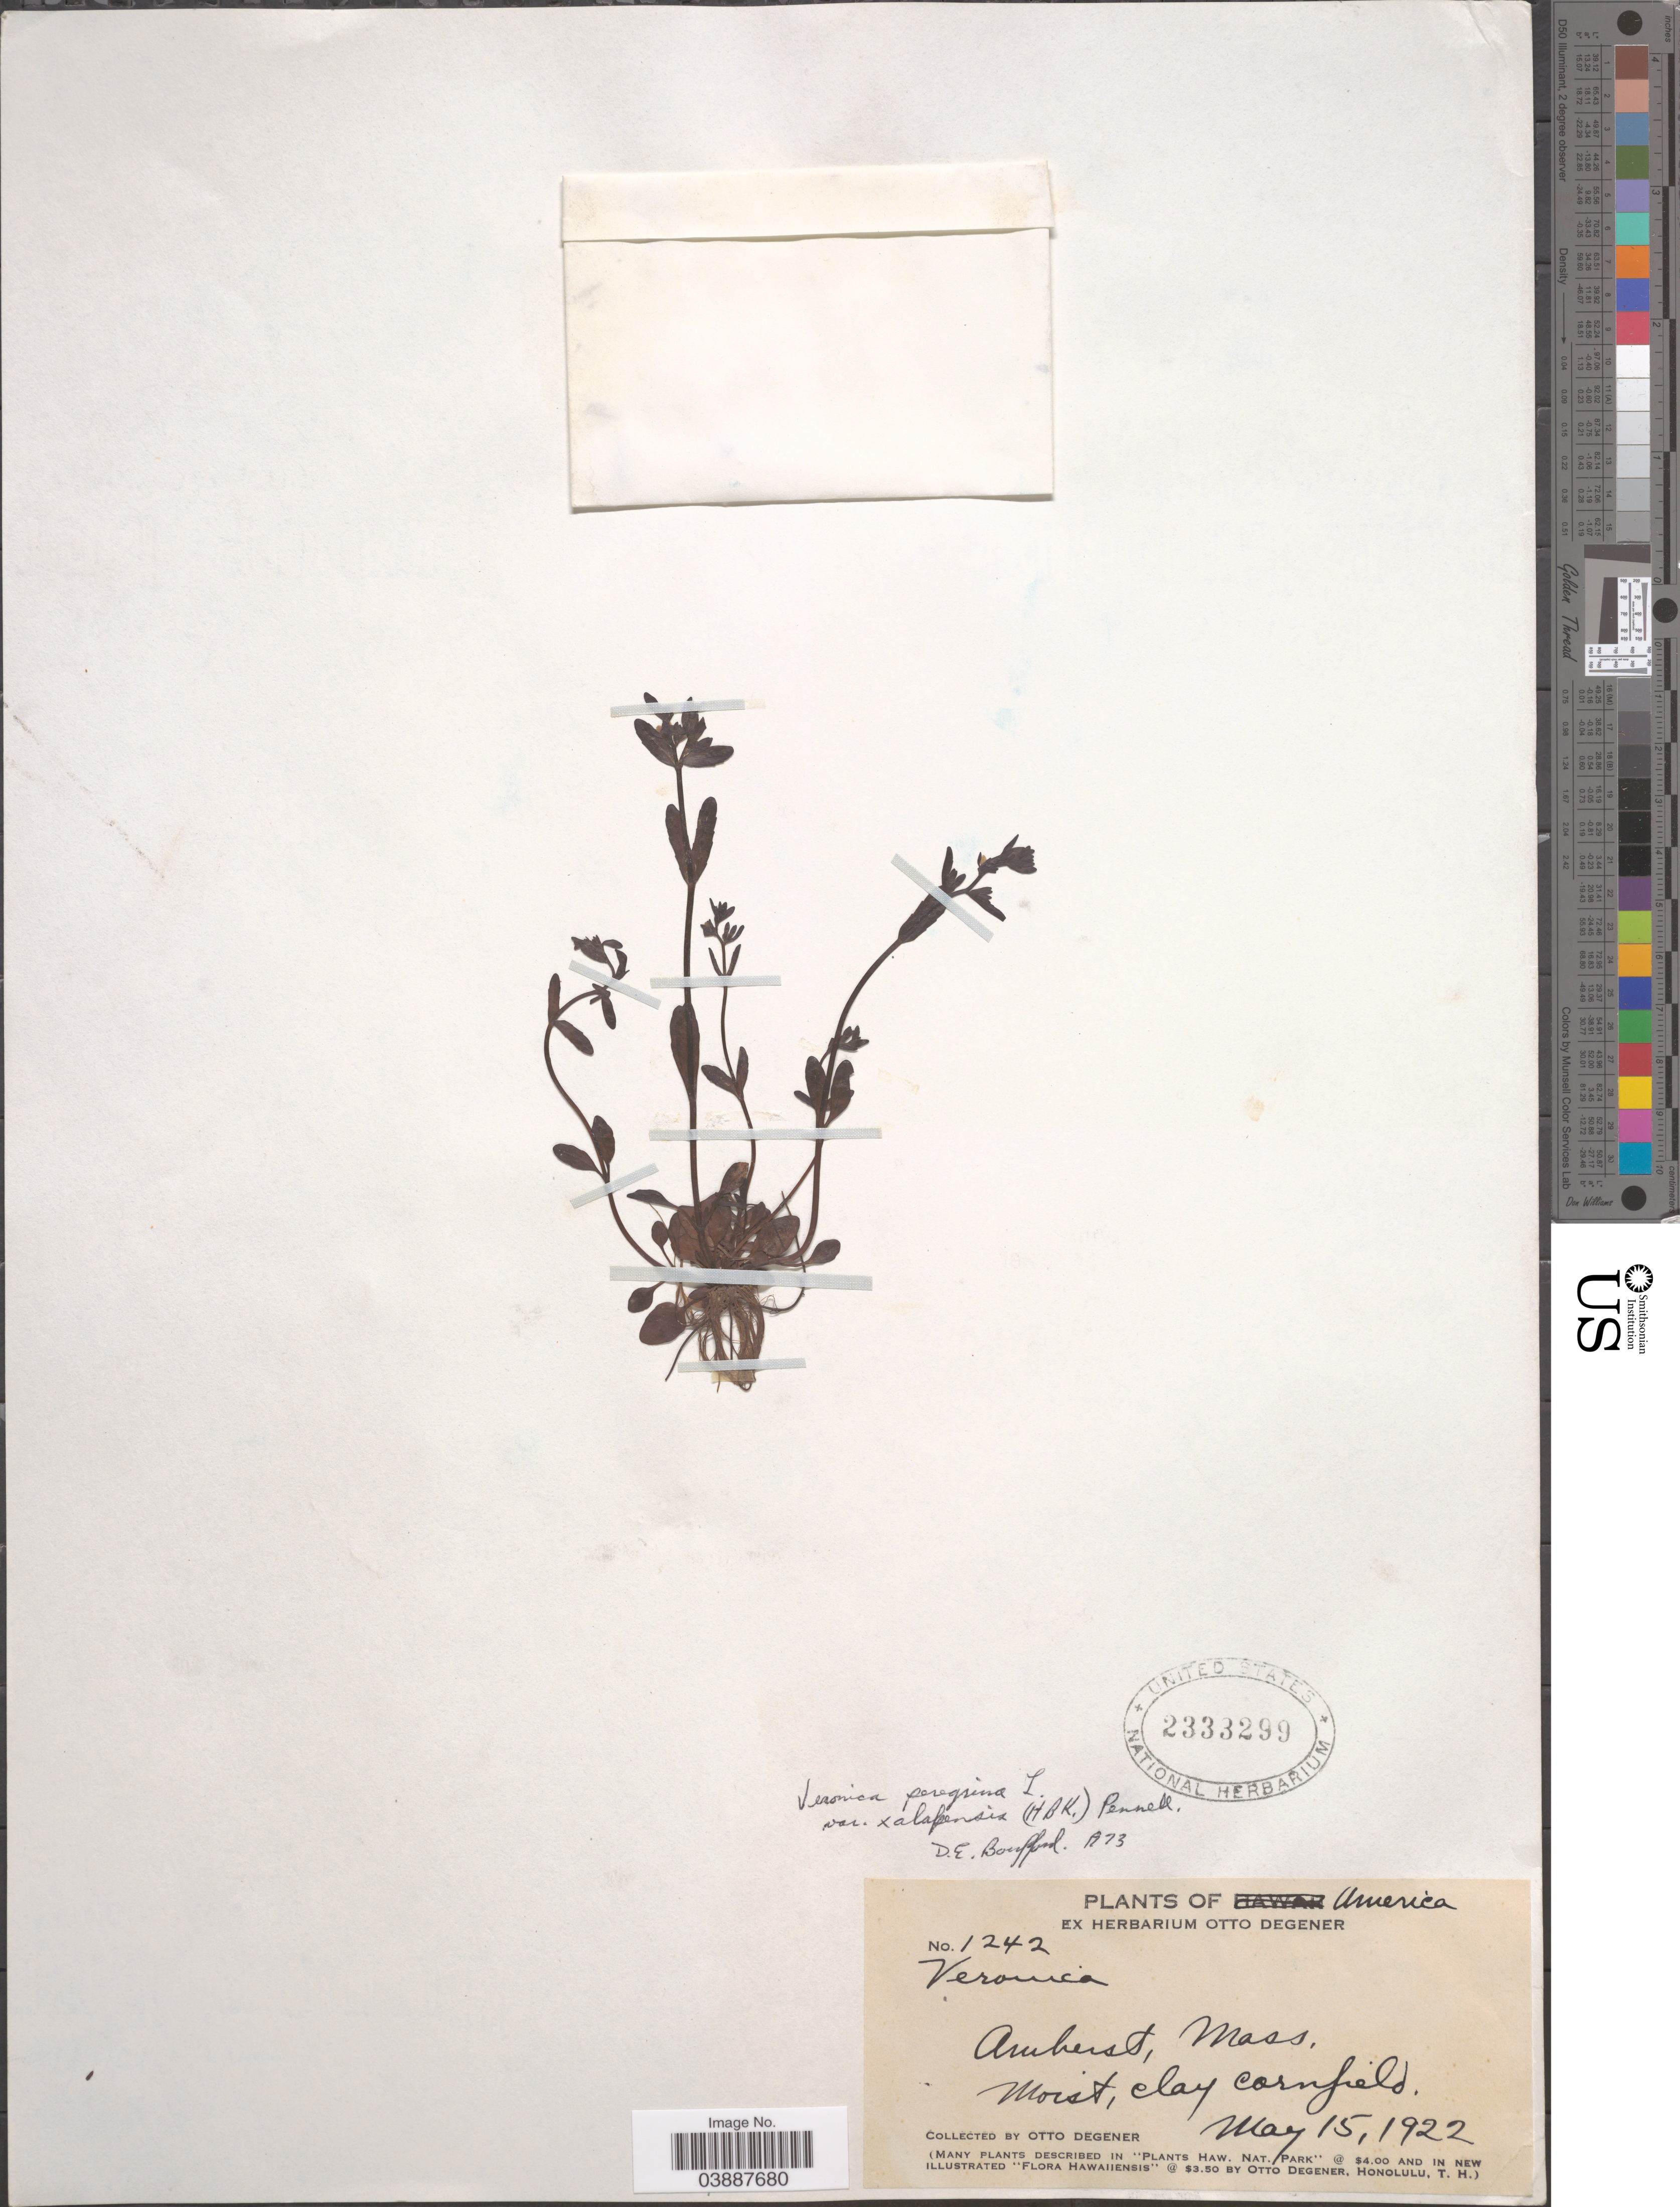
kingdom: Plantae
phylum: Tracheophyta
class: Magnoliopsida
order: Lamiales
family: Plantaginaceae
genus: Veronica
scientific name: Veronica peregrina var. xalapensis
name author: Kunth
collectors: O. Degener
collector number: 1242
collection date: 1922-05-15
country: United States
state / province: Massachusetts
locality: America. Amherst.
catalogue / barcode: US 2333299